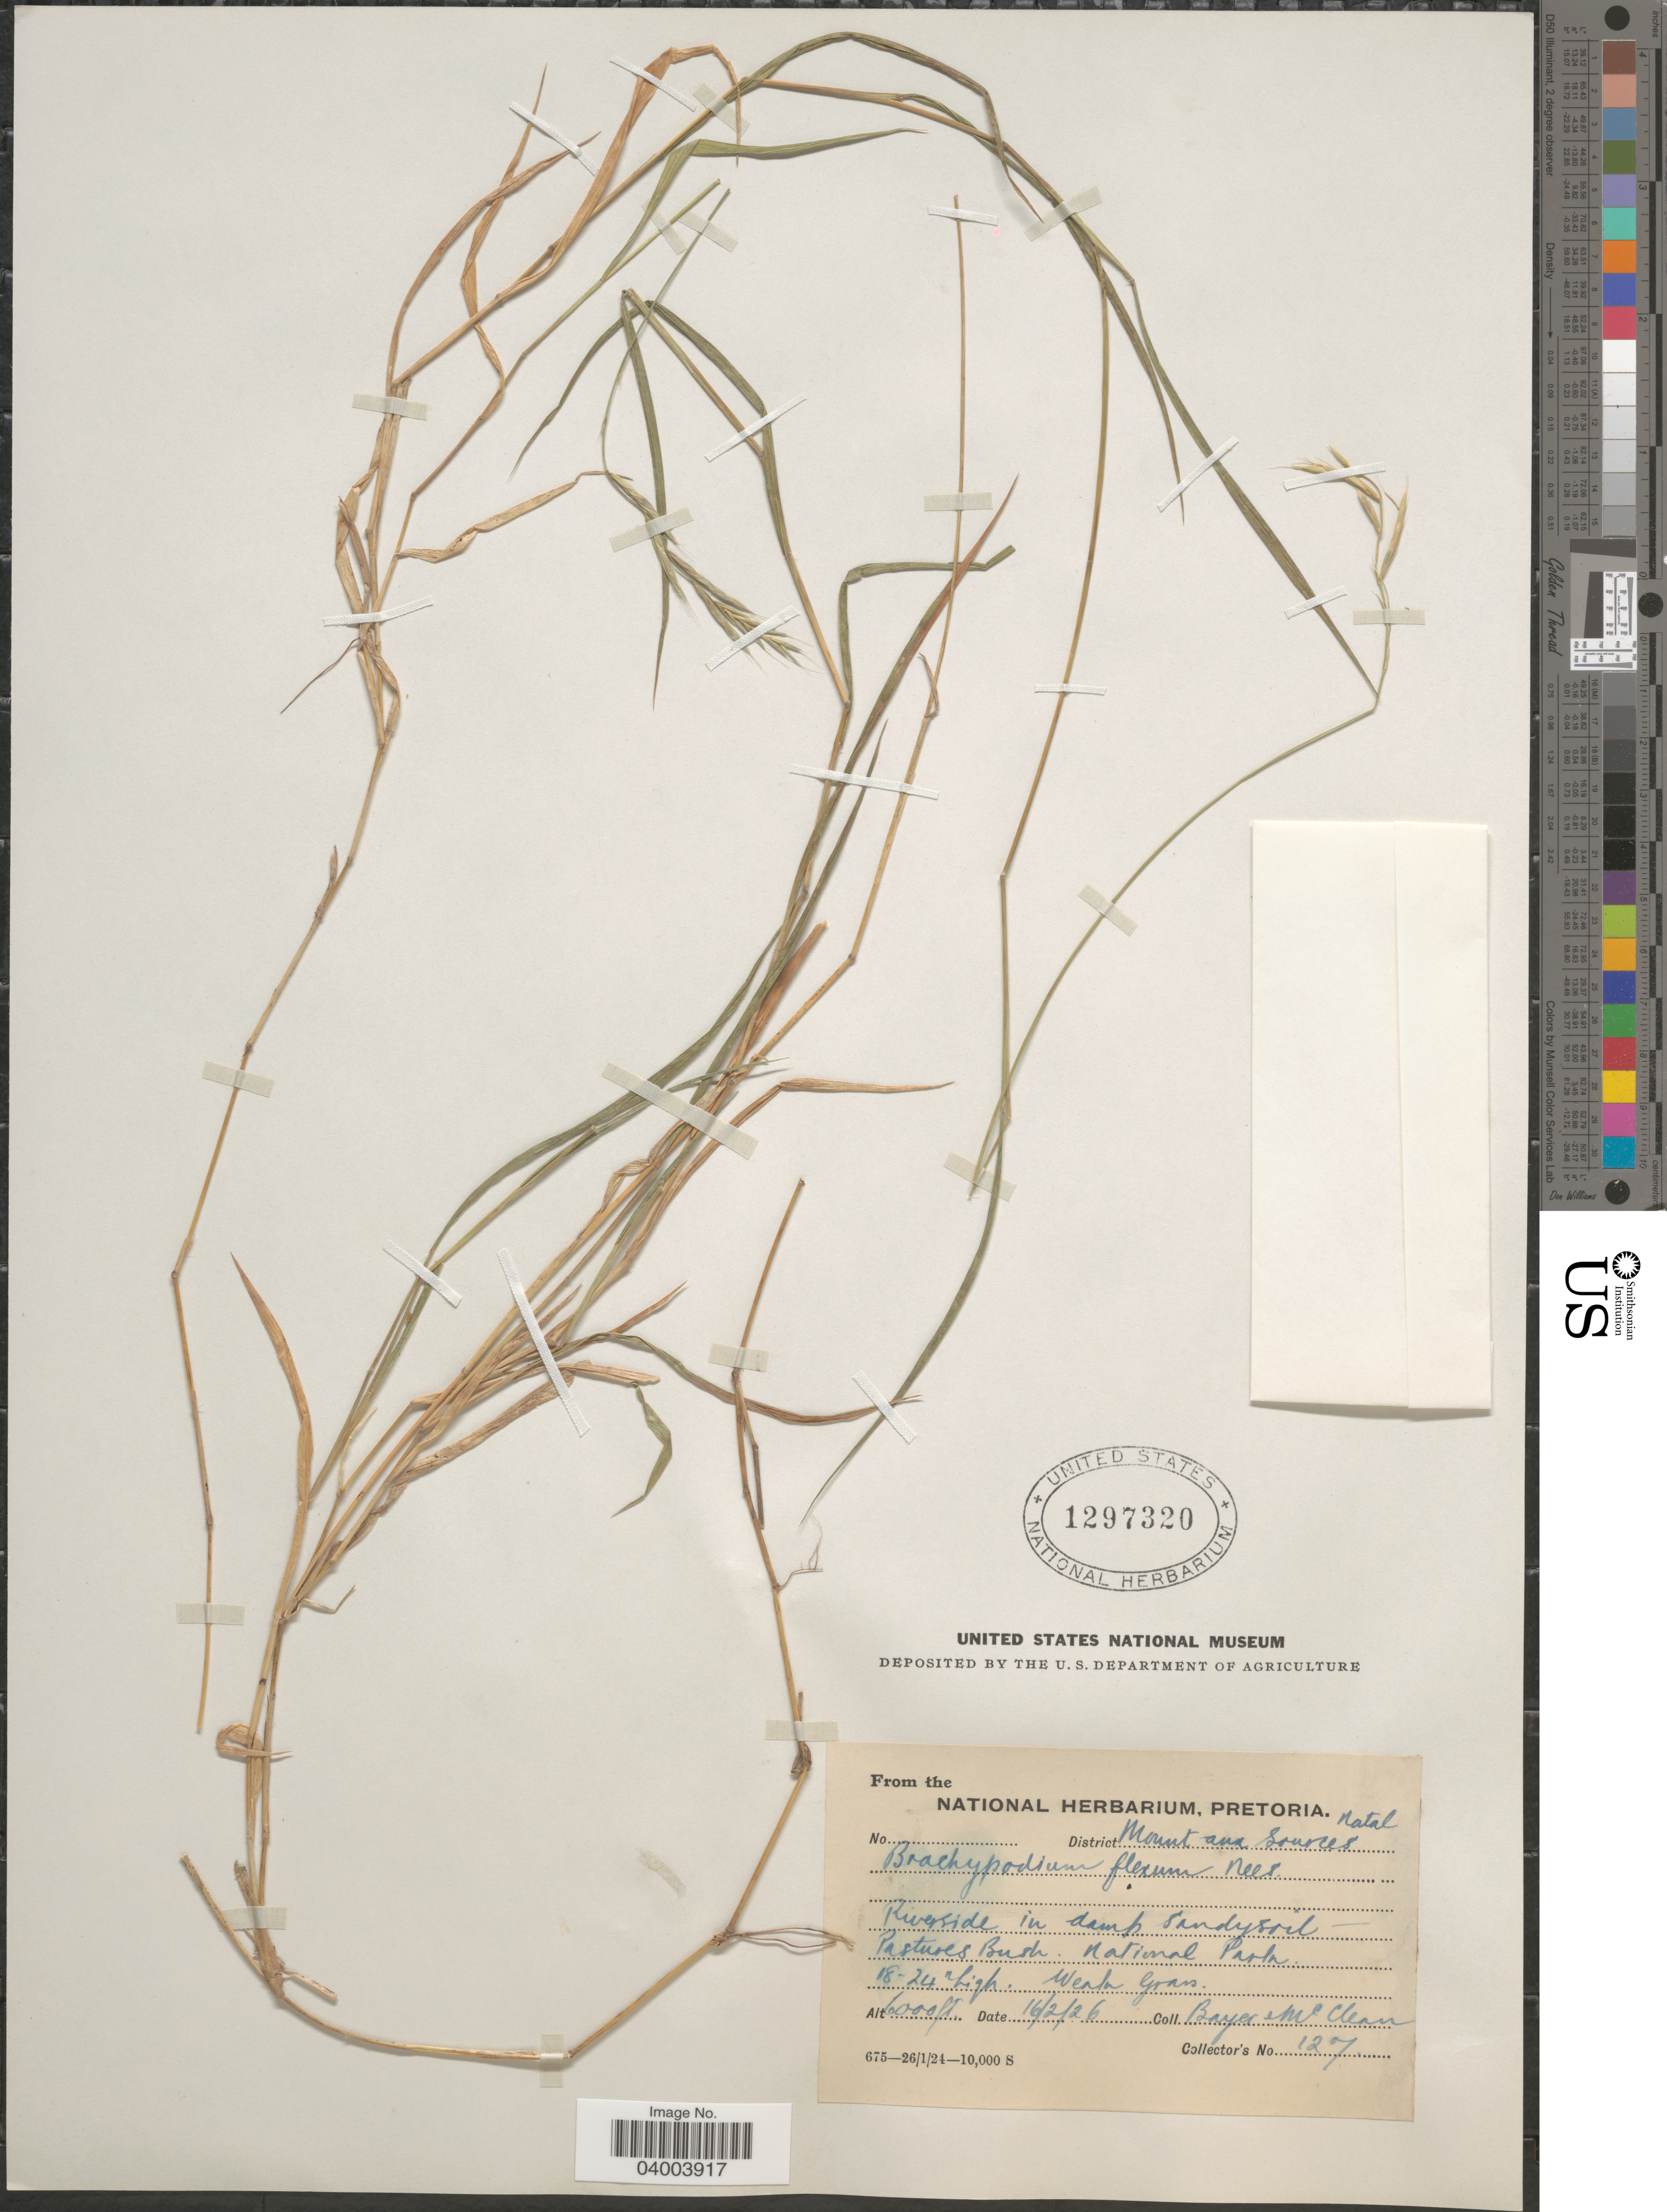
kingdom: Plantae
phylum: Tracheophyta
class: Liliopsida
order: Poales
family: Poaceae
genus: Brachypodium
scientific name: Brachypodium flexum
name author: Nees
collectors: Bayer & McClean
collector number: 127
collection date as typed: Transcribed d/m/y: 16/2/26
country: South Africa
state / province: KwaZulu-Natal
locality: Natal. District Mount aux Sources. Riverside in damp sandy soil. Pastures Bush. National Park.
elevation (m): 1829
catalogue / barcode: US 1297320